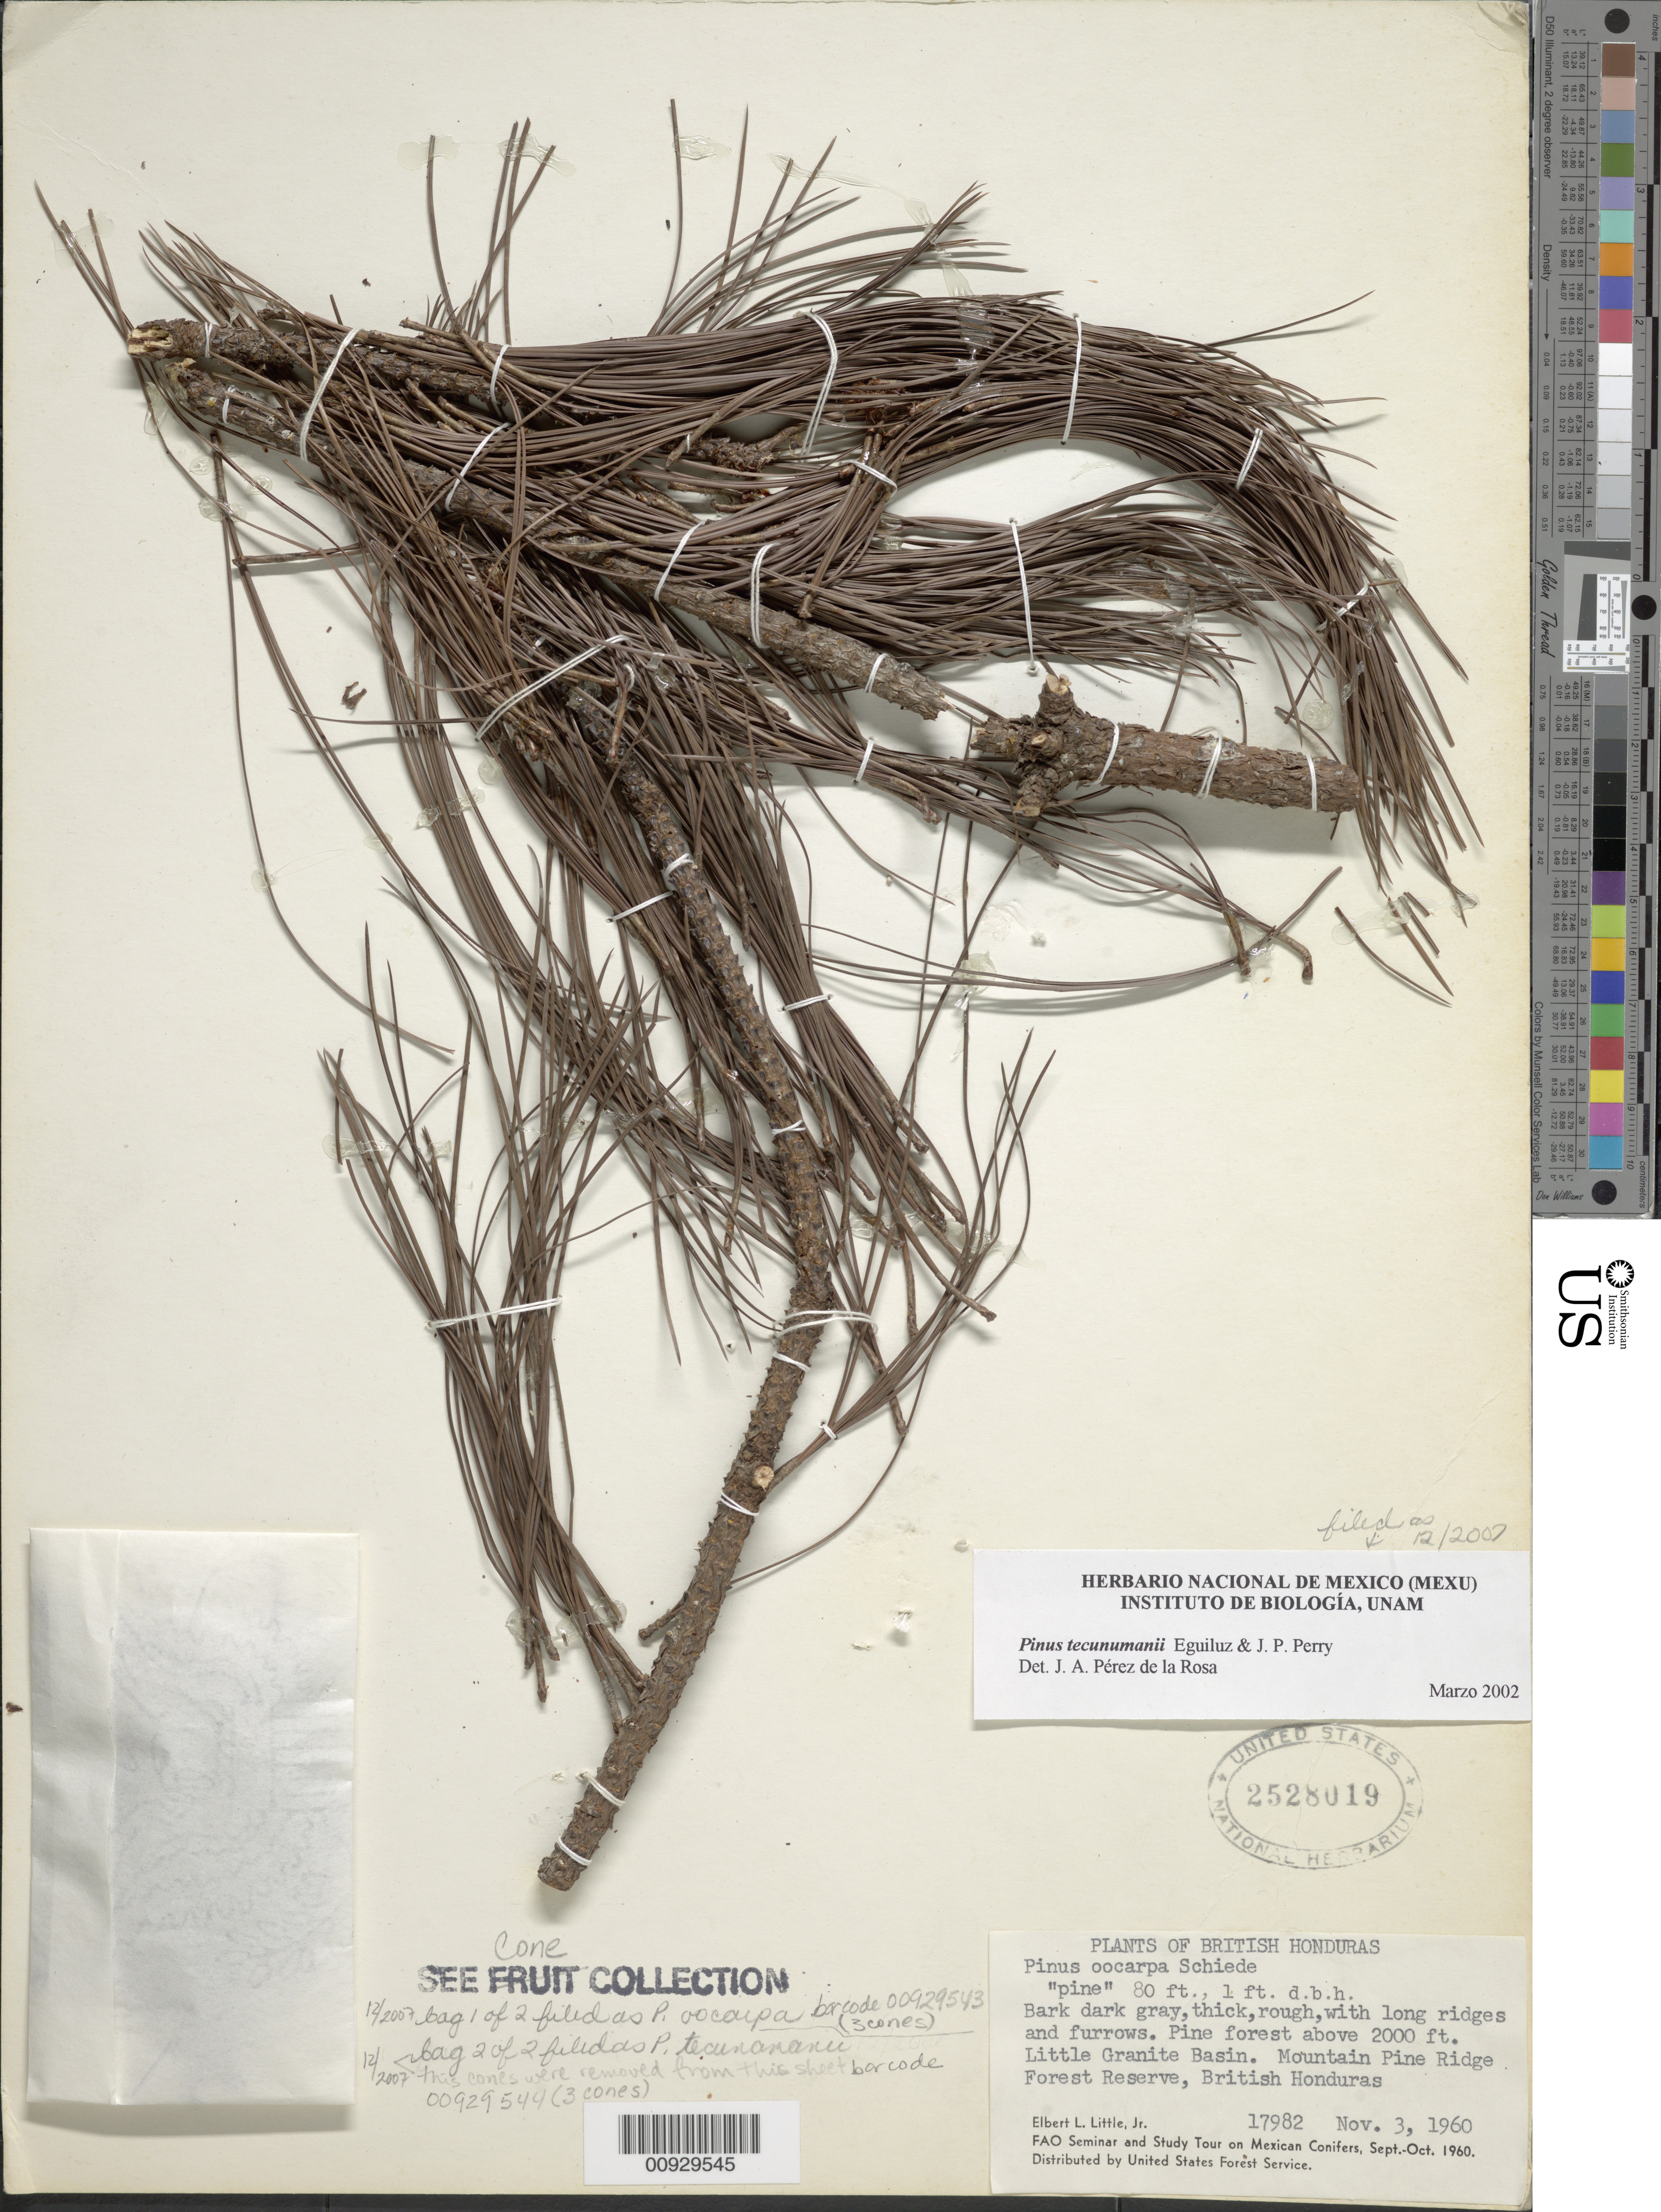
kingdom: Plantae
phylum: Tracheophyta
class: Pinopsida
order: Pinales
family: Pinaceae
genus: Pinus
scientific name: Pinus tecunumanii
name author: F. Schwerdtf. ex Eguiluz & J.P. Perry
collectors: E. L. Little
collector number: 17982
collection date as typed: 03 Nov 1960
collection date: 1960-11-03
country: Belize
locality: Little Granite Basin. Mountain Ridge Forest Reserve, British Honduras.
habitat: Pine forest.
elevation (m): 610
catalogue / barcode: US 2528019